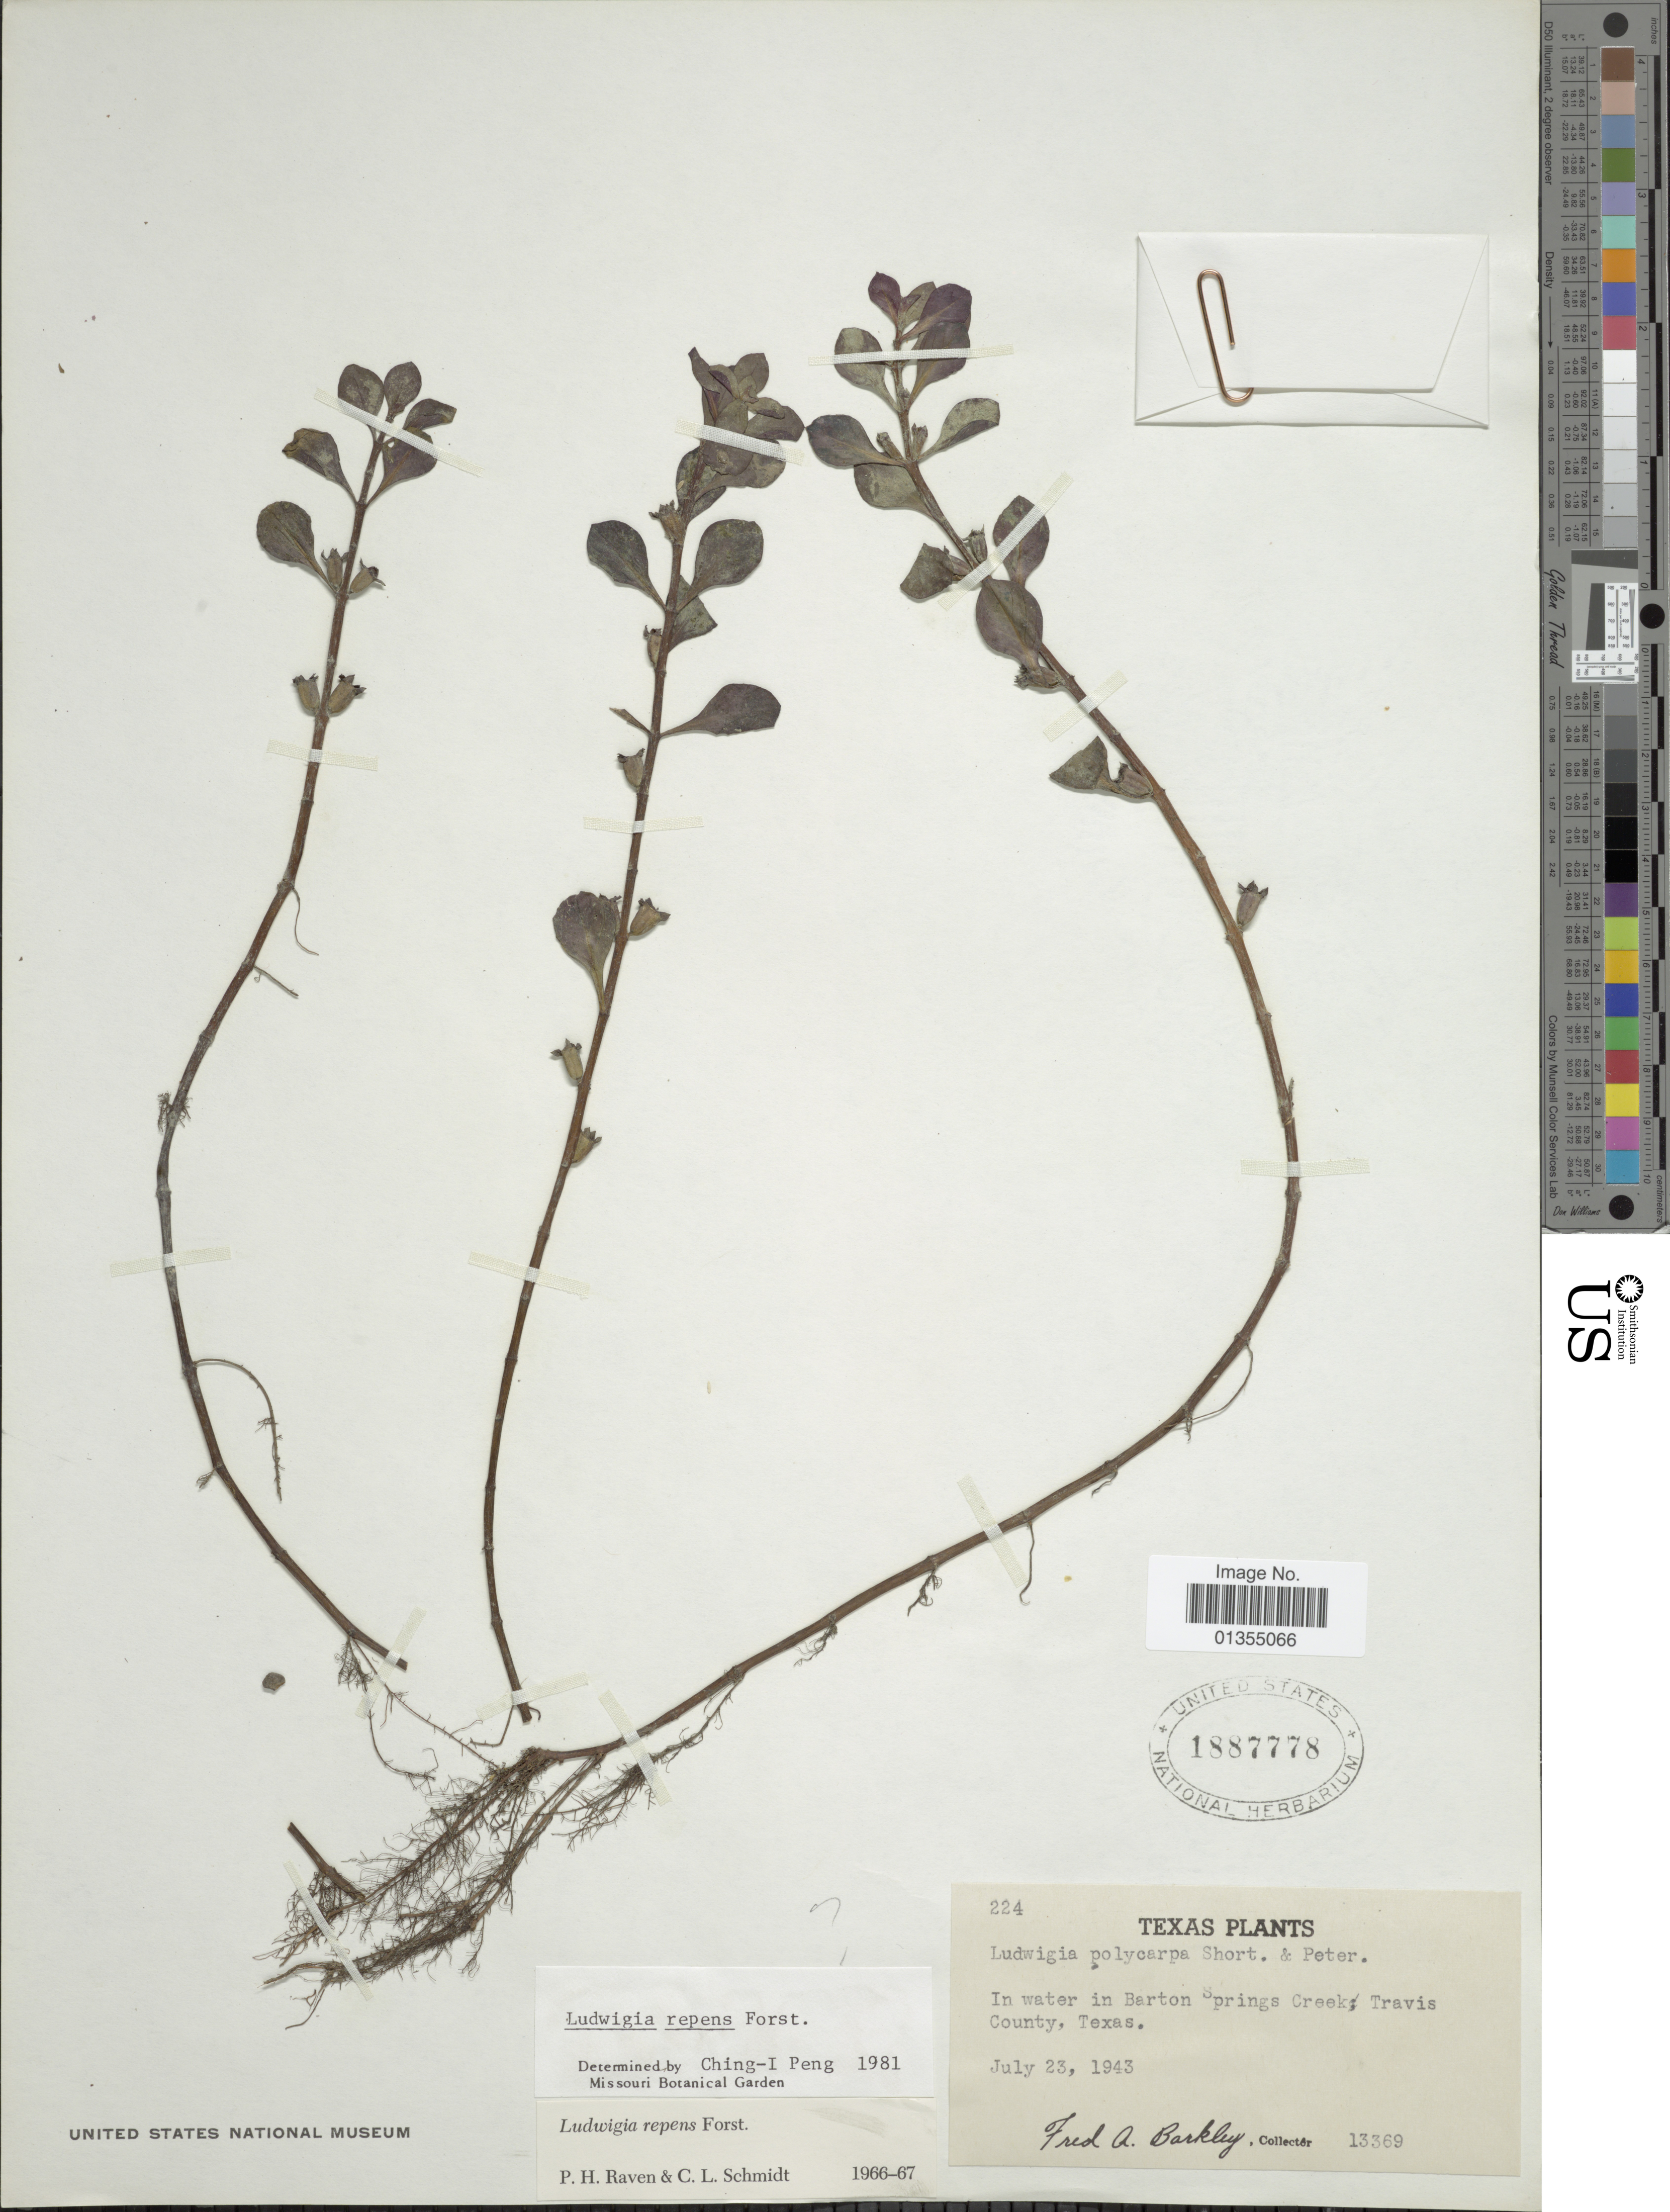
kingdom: Plantae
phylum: Tracheophyta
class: Magnoliopsida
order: Myrtales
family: Onagraceae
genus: Ludwigia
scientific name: Ludwigia repens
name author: J.R. Forst.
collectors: F. A. Barkley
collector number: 224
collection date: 1943-07-23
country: United States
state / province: Texas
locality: In water in Barton Springs Creek: Travis County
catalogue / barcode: US 1887778